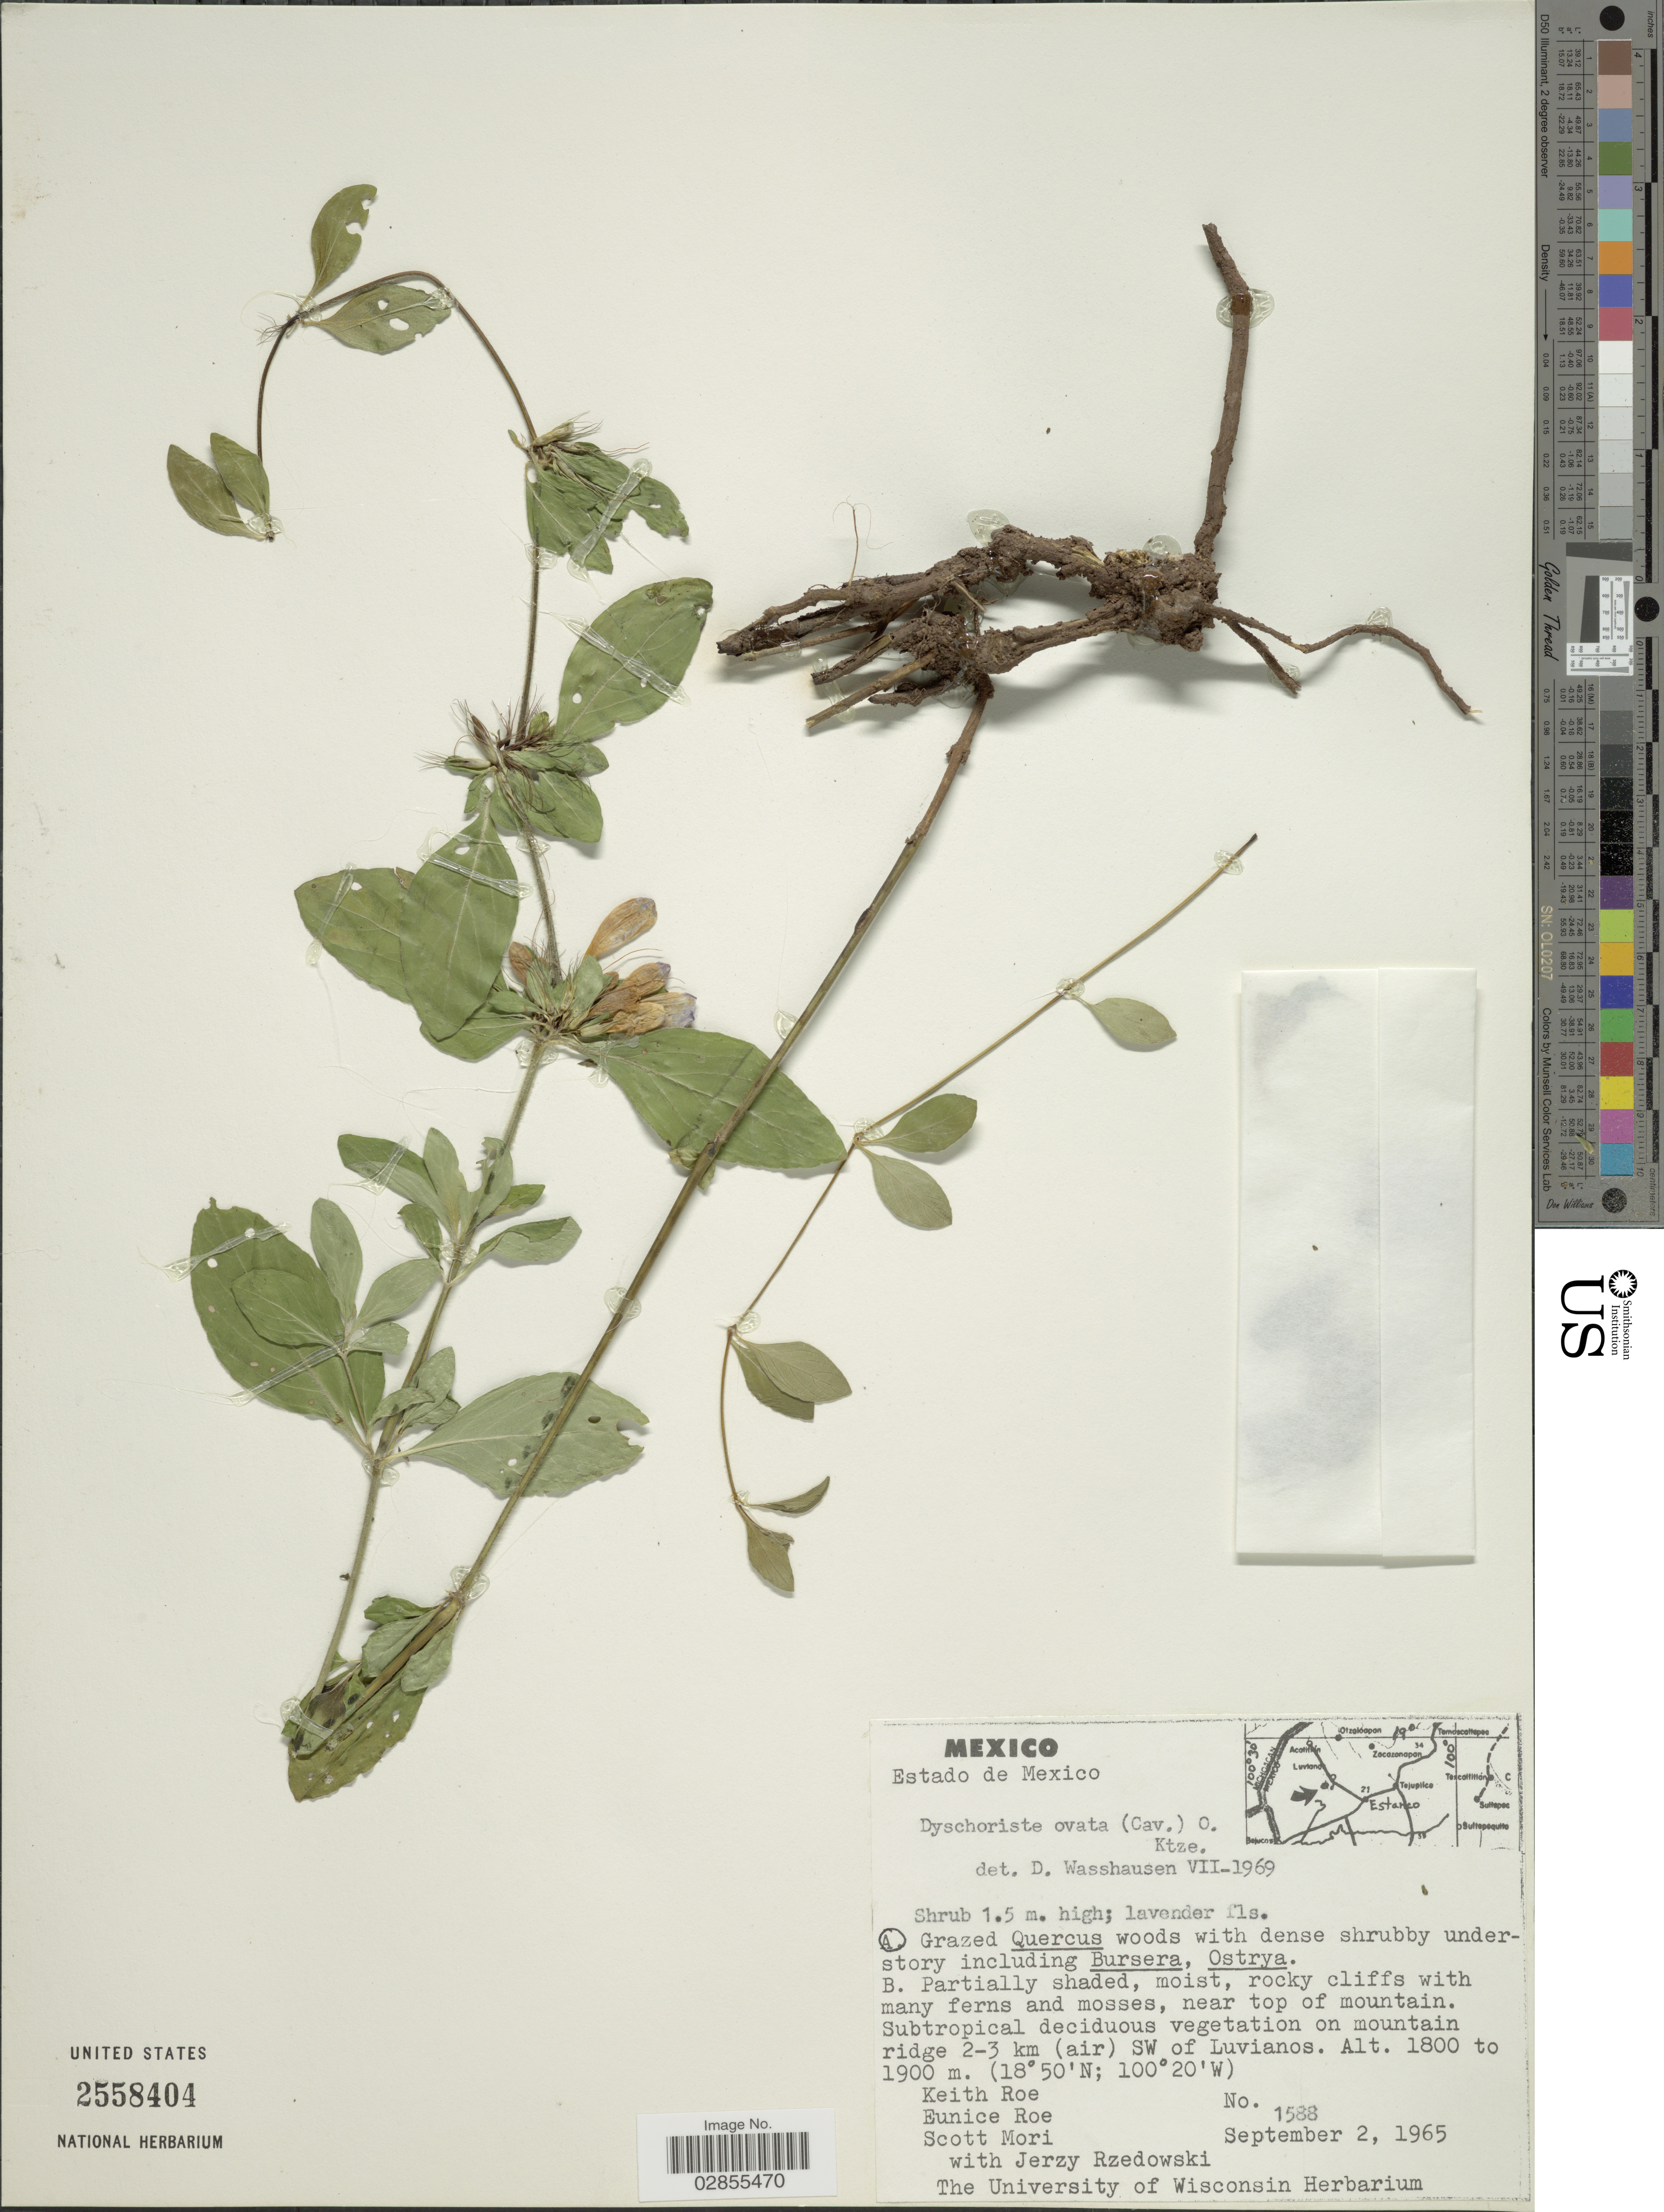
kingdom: Plantae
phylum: Tracheophyta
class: Magnoliopsida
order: Lamiales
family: Acanthaceae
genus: Dyschoriste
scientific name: Dyschoriste ovata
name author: (Cav.) Kuntze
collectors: K. E. Roe, E. Roe, S. Mori & J. Rzedowski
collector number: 1588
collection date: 1965-09-02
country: Mexico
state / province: México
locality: Subtropical deciduous vegetation on mountain ridge 2-3 km (air) SW of Luvianos.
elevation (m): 1800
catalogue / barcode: US 2558404